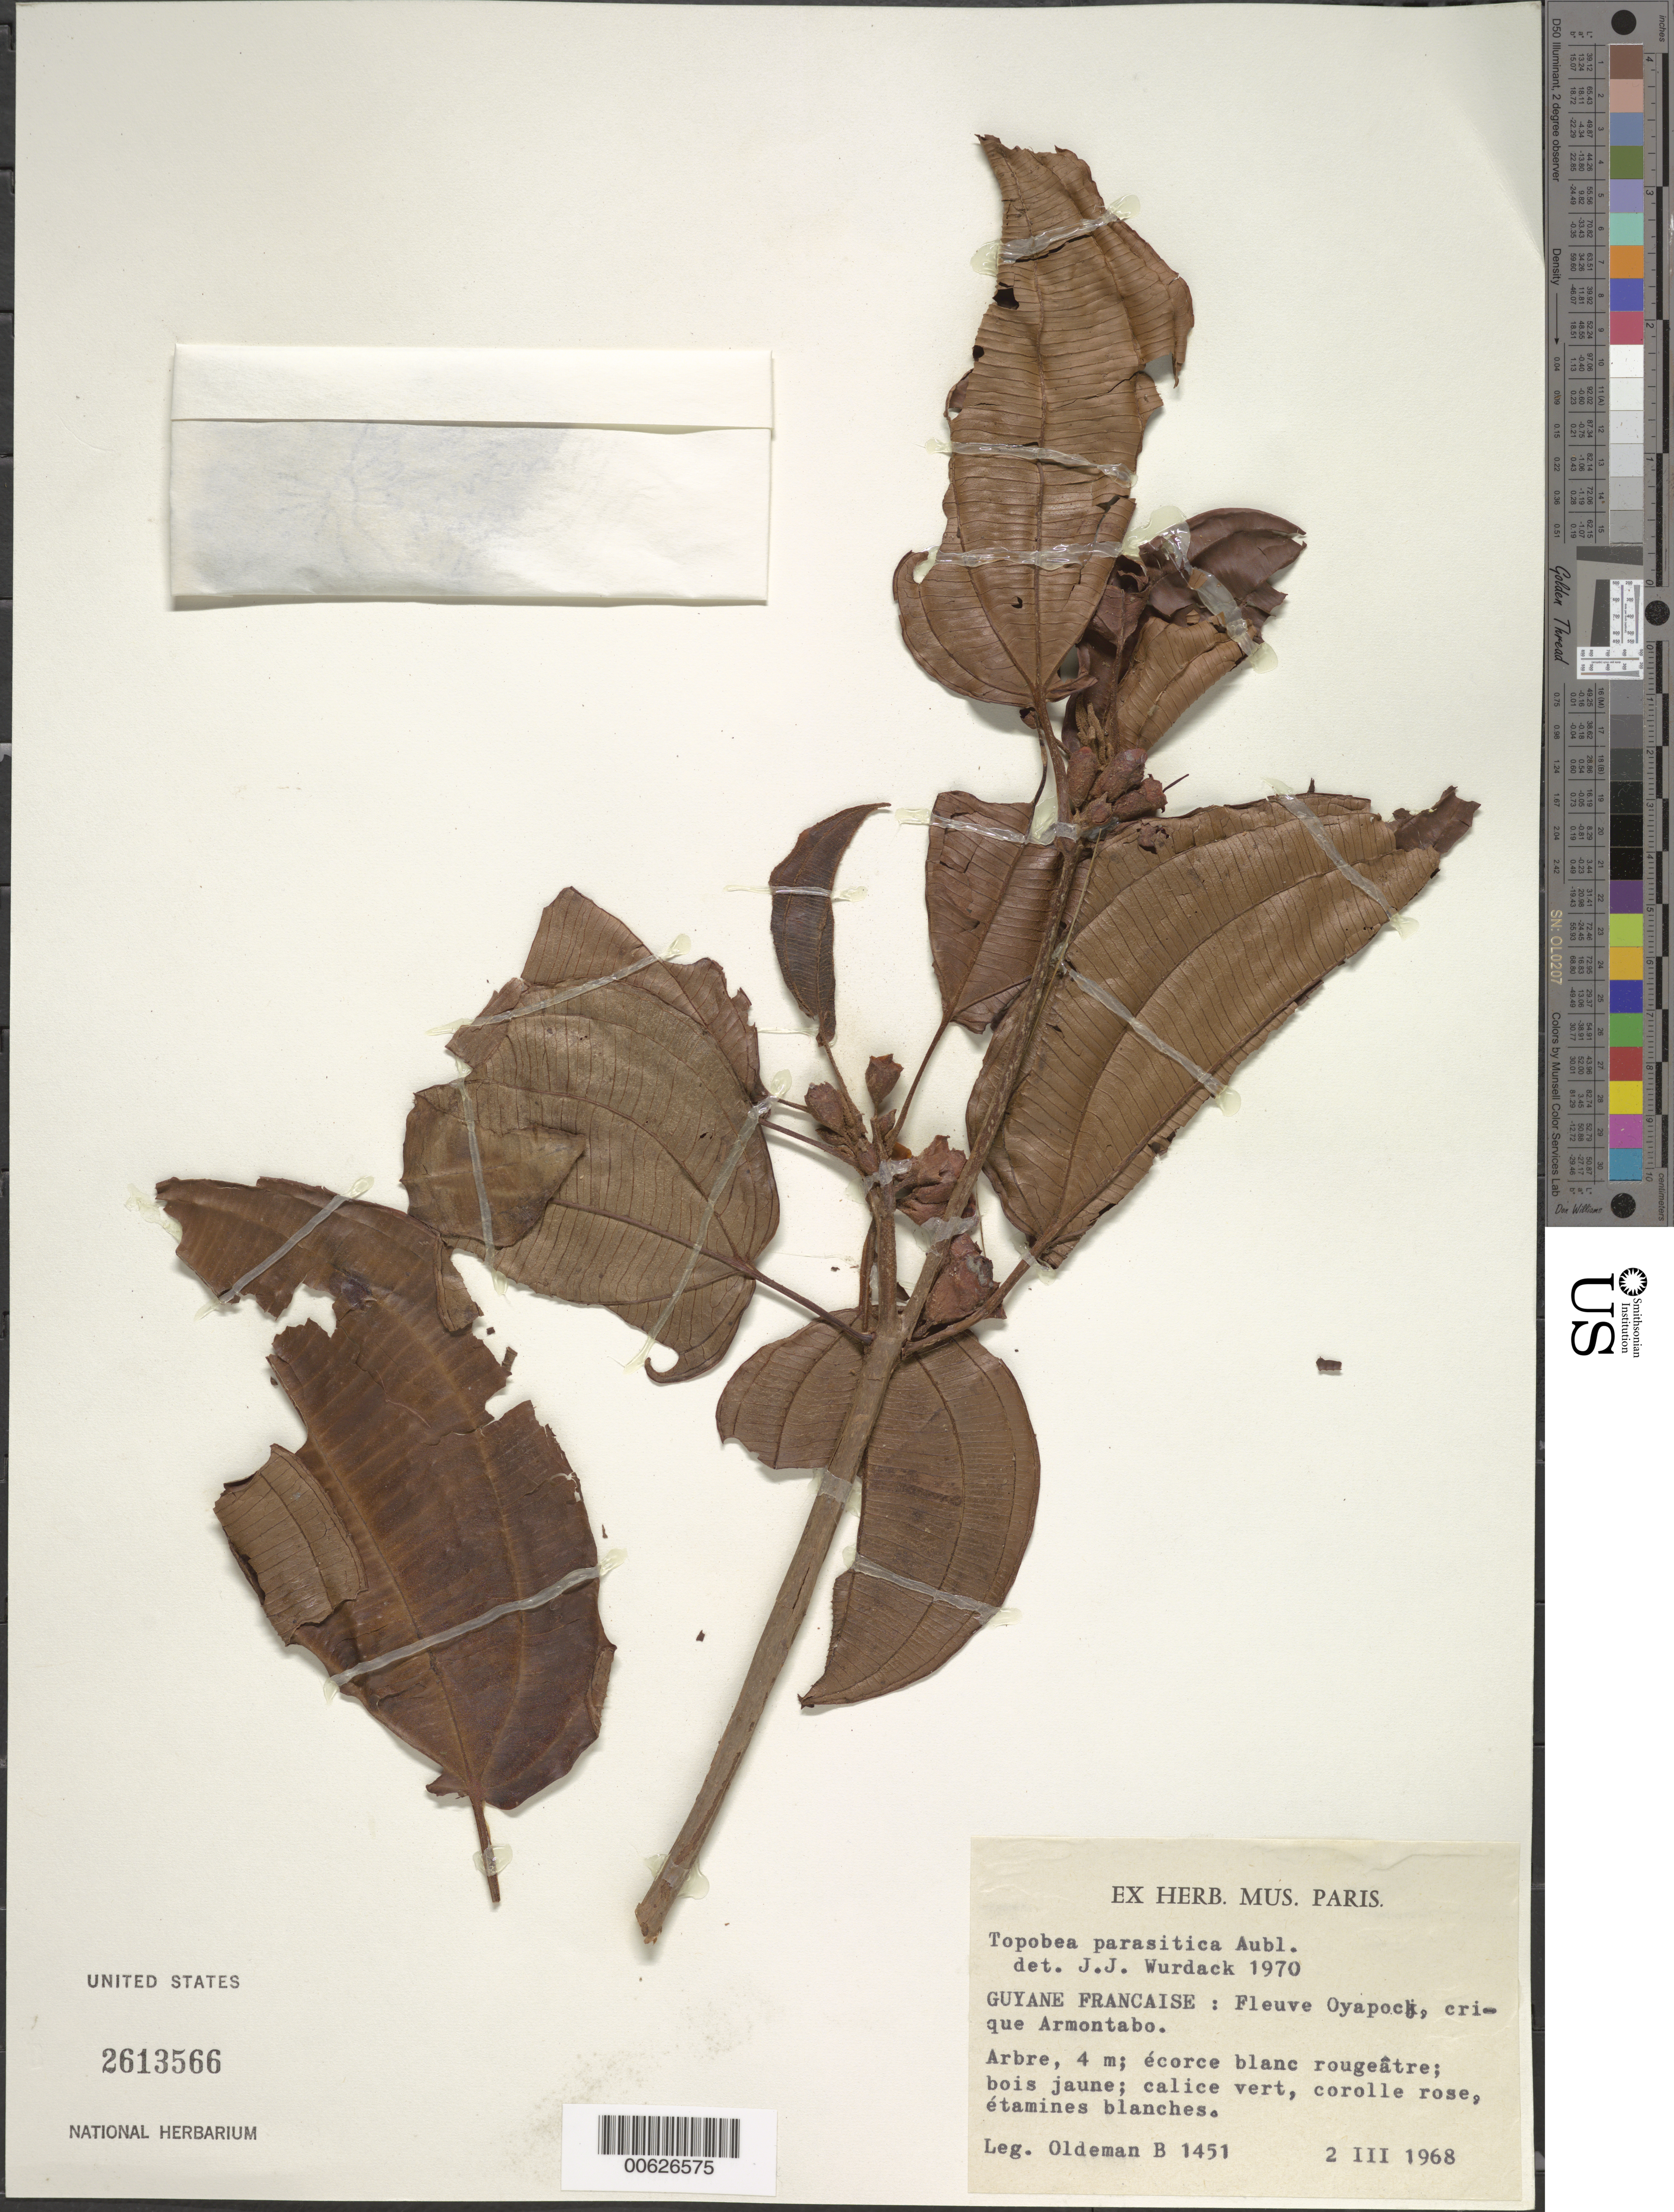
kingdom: Plantae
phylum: Tracheophyta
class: Magnoliopsida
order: Myrtales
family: Melastomataceae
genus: Topobea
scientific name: Topobea parasitica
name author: Aubl.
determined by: Wurdack, John J., (US), US (UNITED STATES)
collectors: R. Oldeman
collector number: B 1451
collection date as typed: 2-Mar-68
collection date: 1968-03-02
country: French Guiana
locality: Fleuve Oyapock, crique Armontabo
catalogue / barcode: US 2613566